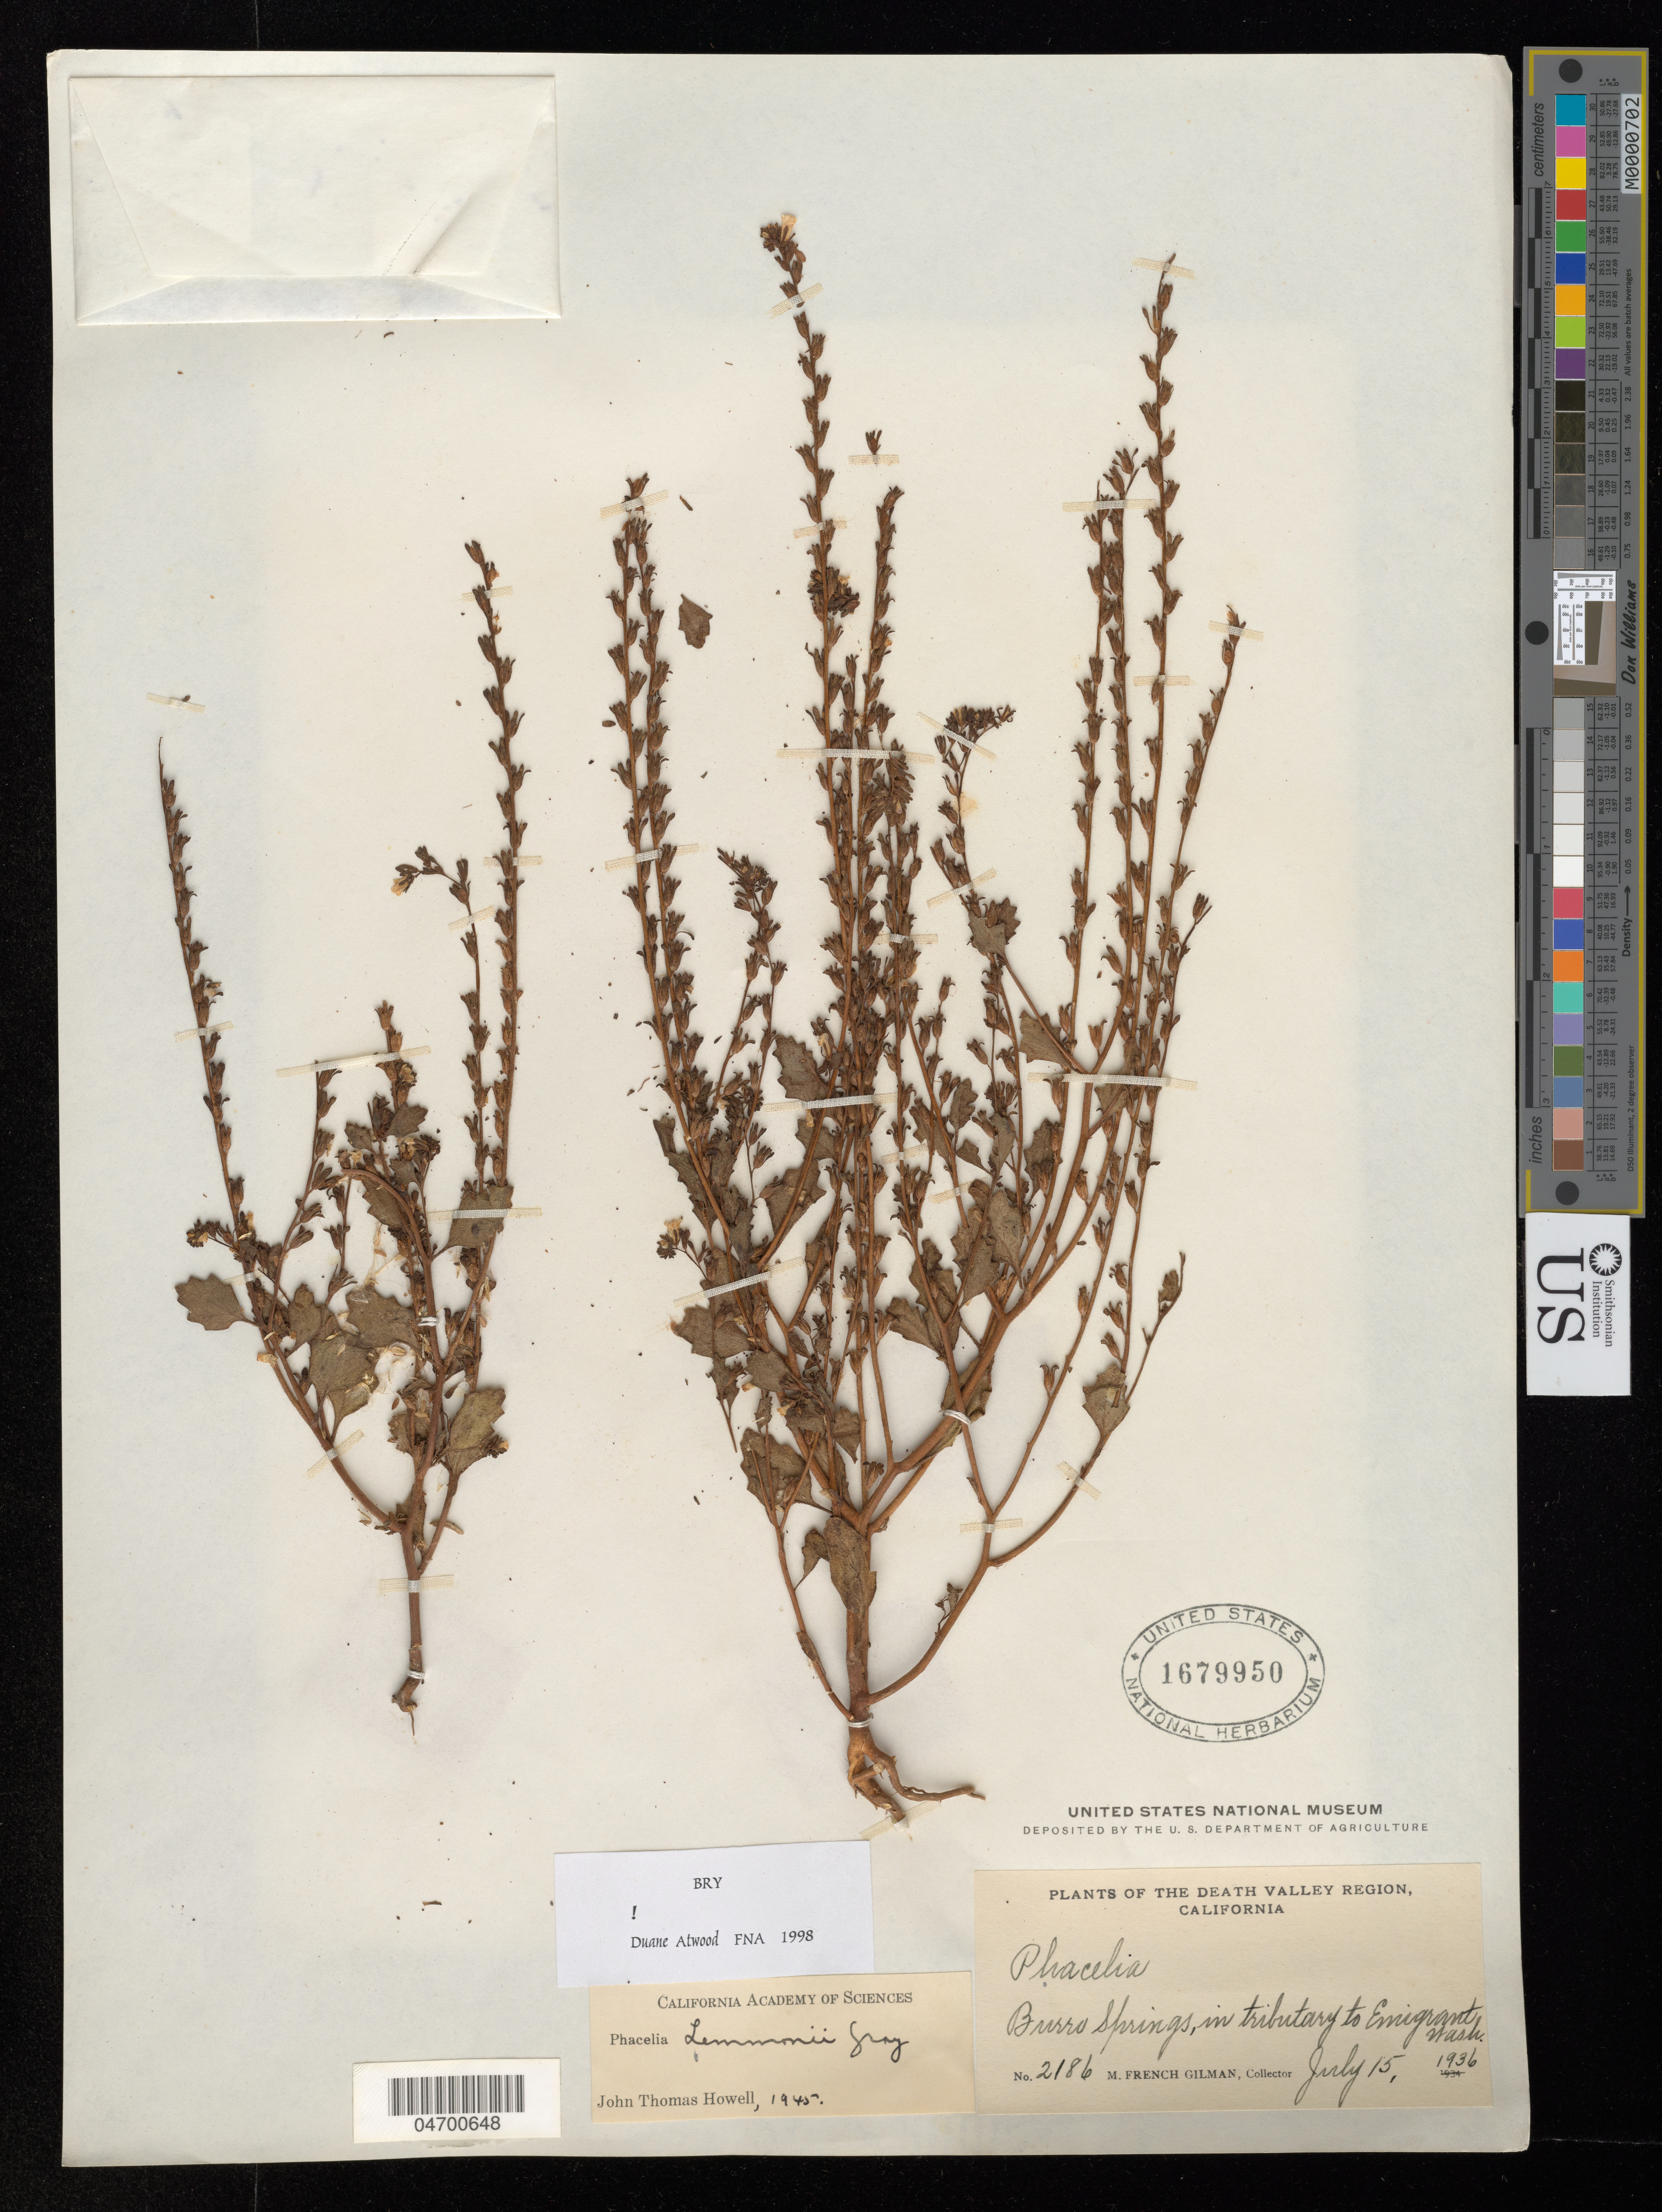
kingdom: Plantae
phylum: Tracheophyta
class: Magnoliopsida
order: Boraginales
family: Hydrophyllaceae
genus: Phacelia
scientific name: Phacelia lemmonii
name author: A. Gray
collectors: M. F. Gilman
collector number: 2186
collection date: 1936-07-15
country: United States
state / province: California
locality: The Death Valley Region. Burro Springs, in tributary to Emigrant Wash.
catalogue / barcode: US 1679950